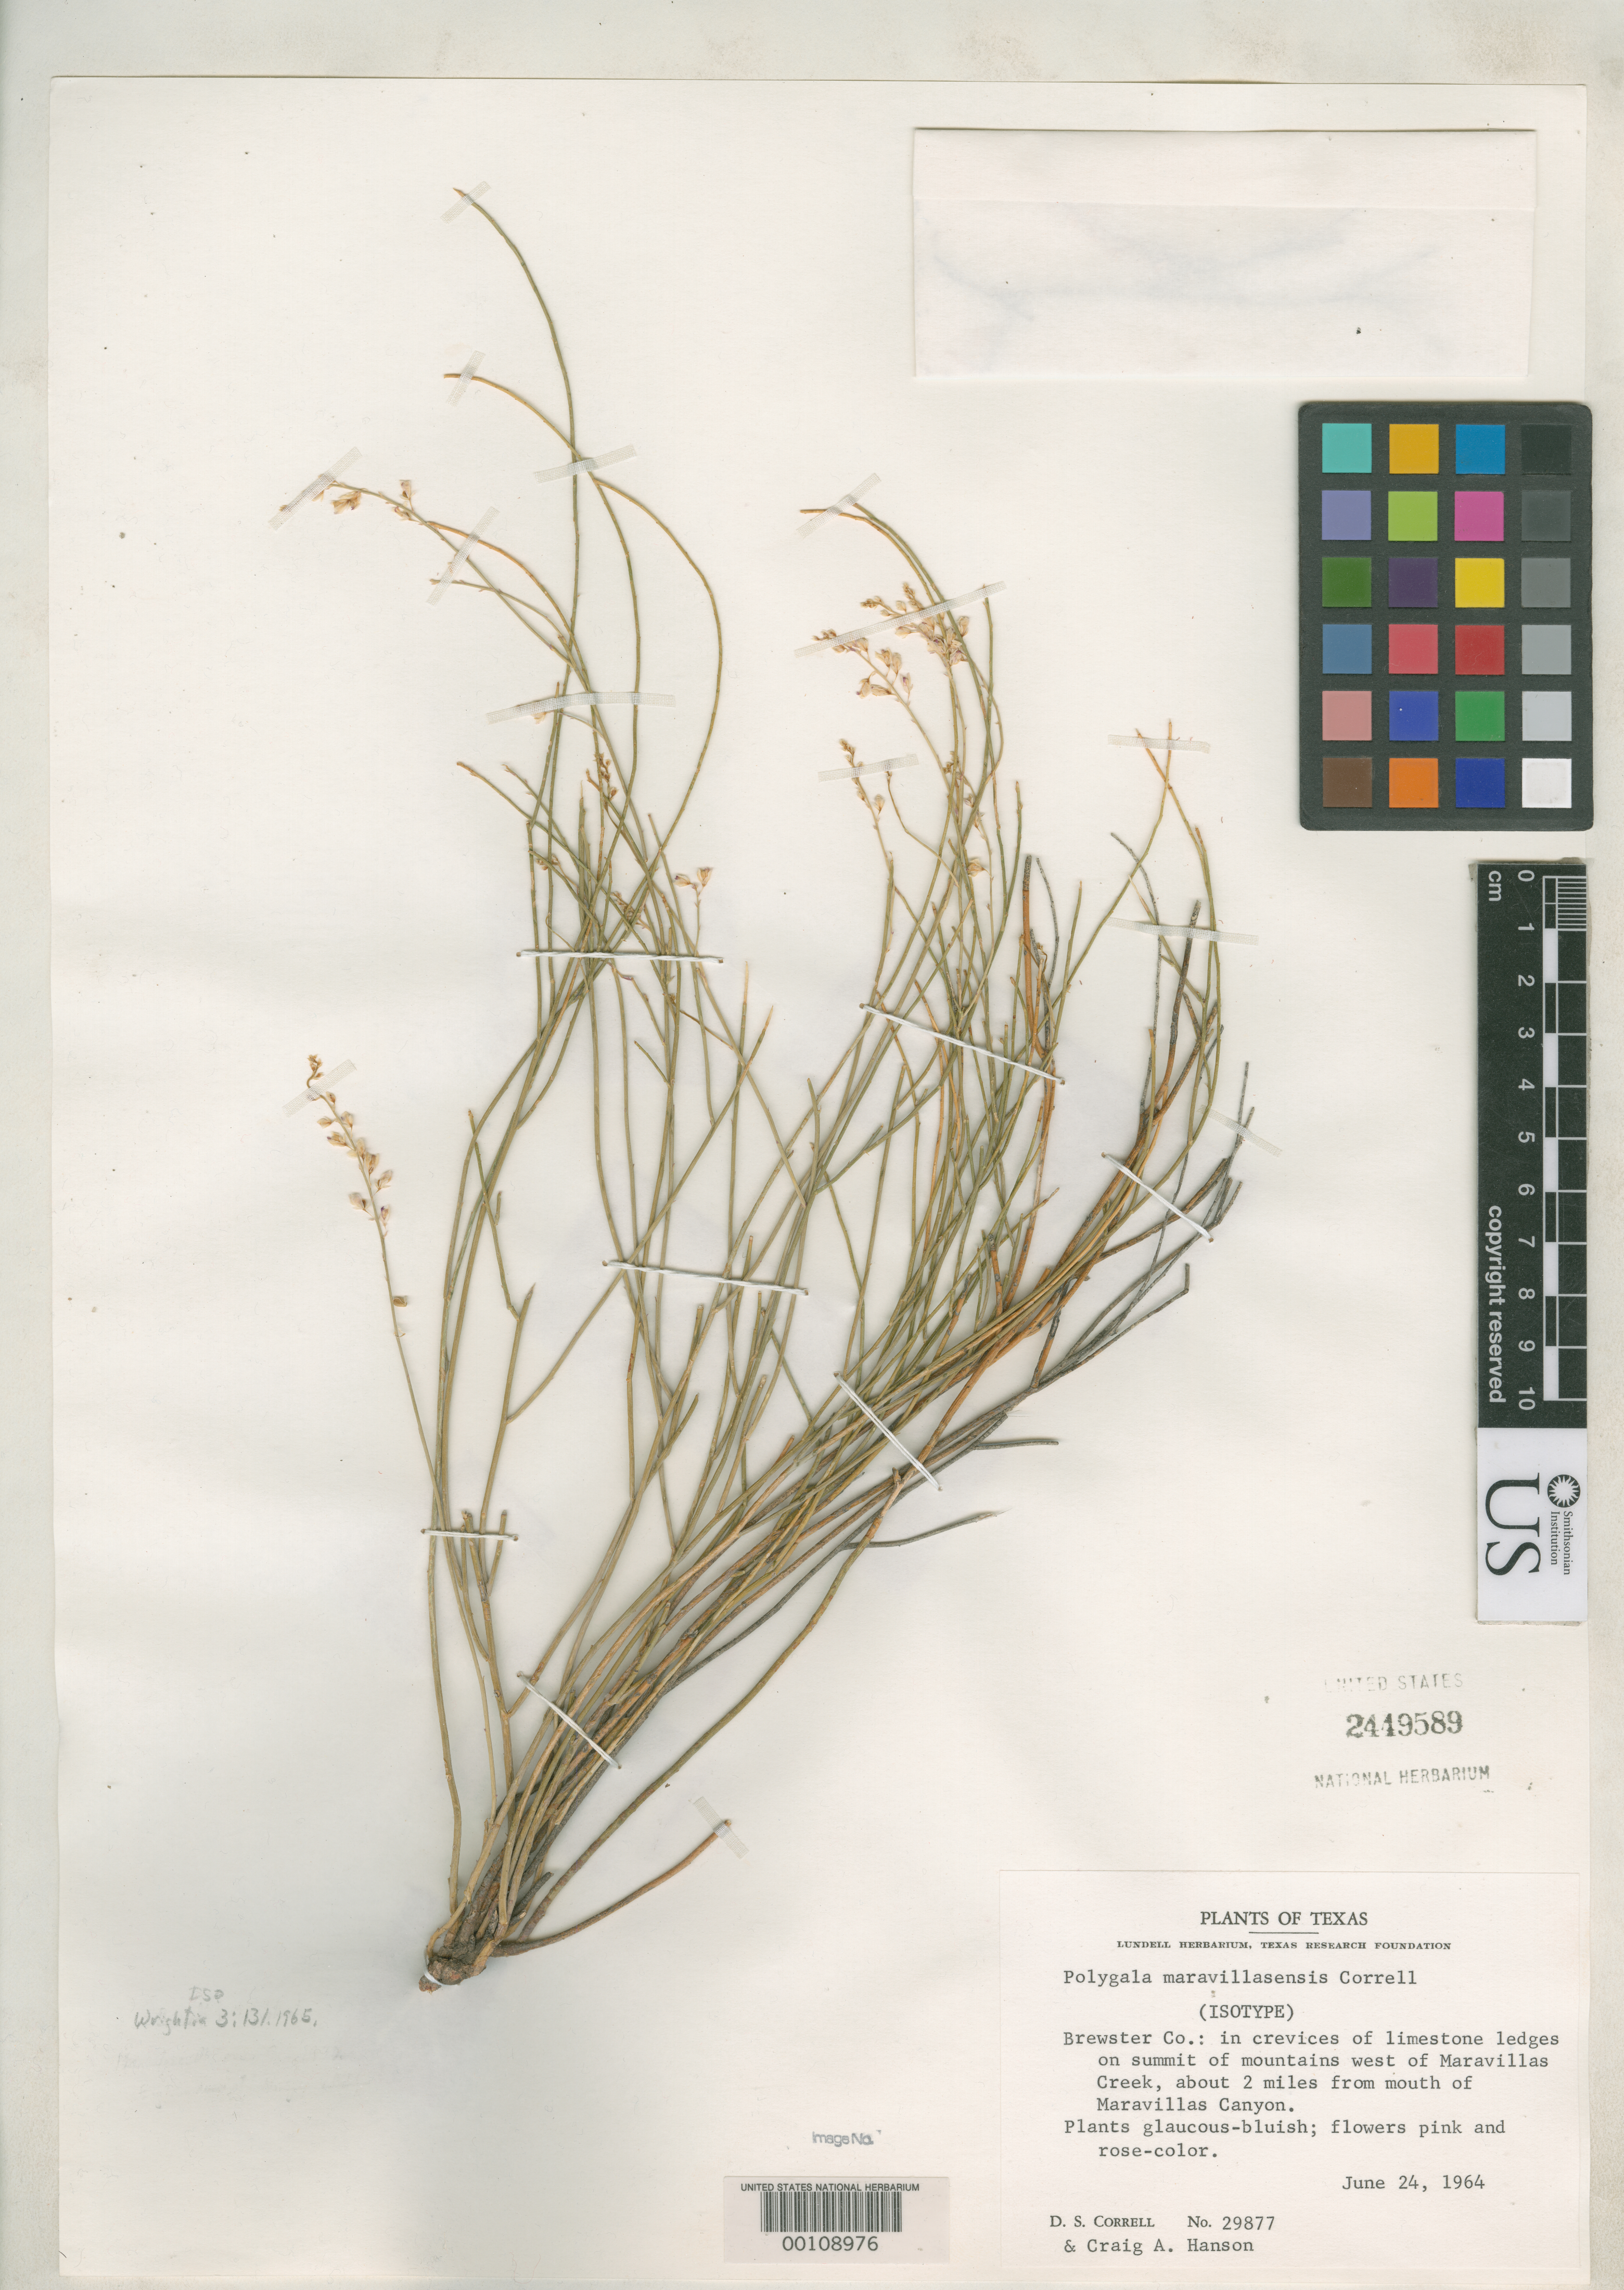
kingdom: Plantae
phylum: Tracheophyta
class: Magnoliopsida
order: Fabales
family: Polygalaceae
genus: Polygala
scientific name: Polygala maravillasensis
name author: Correll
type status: Isotype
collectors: D. S. Correll & C. Hanson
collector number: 29877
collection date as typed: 24 Jun 1964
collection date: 1964-06-24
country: United States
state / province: Texas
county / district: Brewster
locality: West of Maravillas Creek, 2 mi. from Maravillas Canyon mouth.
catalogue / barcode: US 2449589